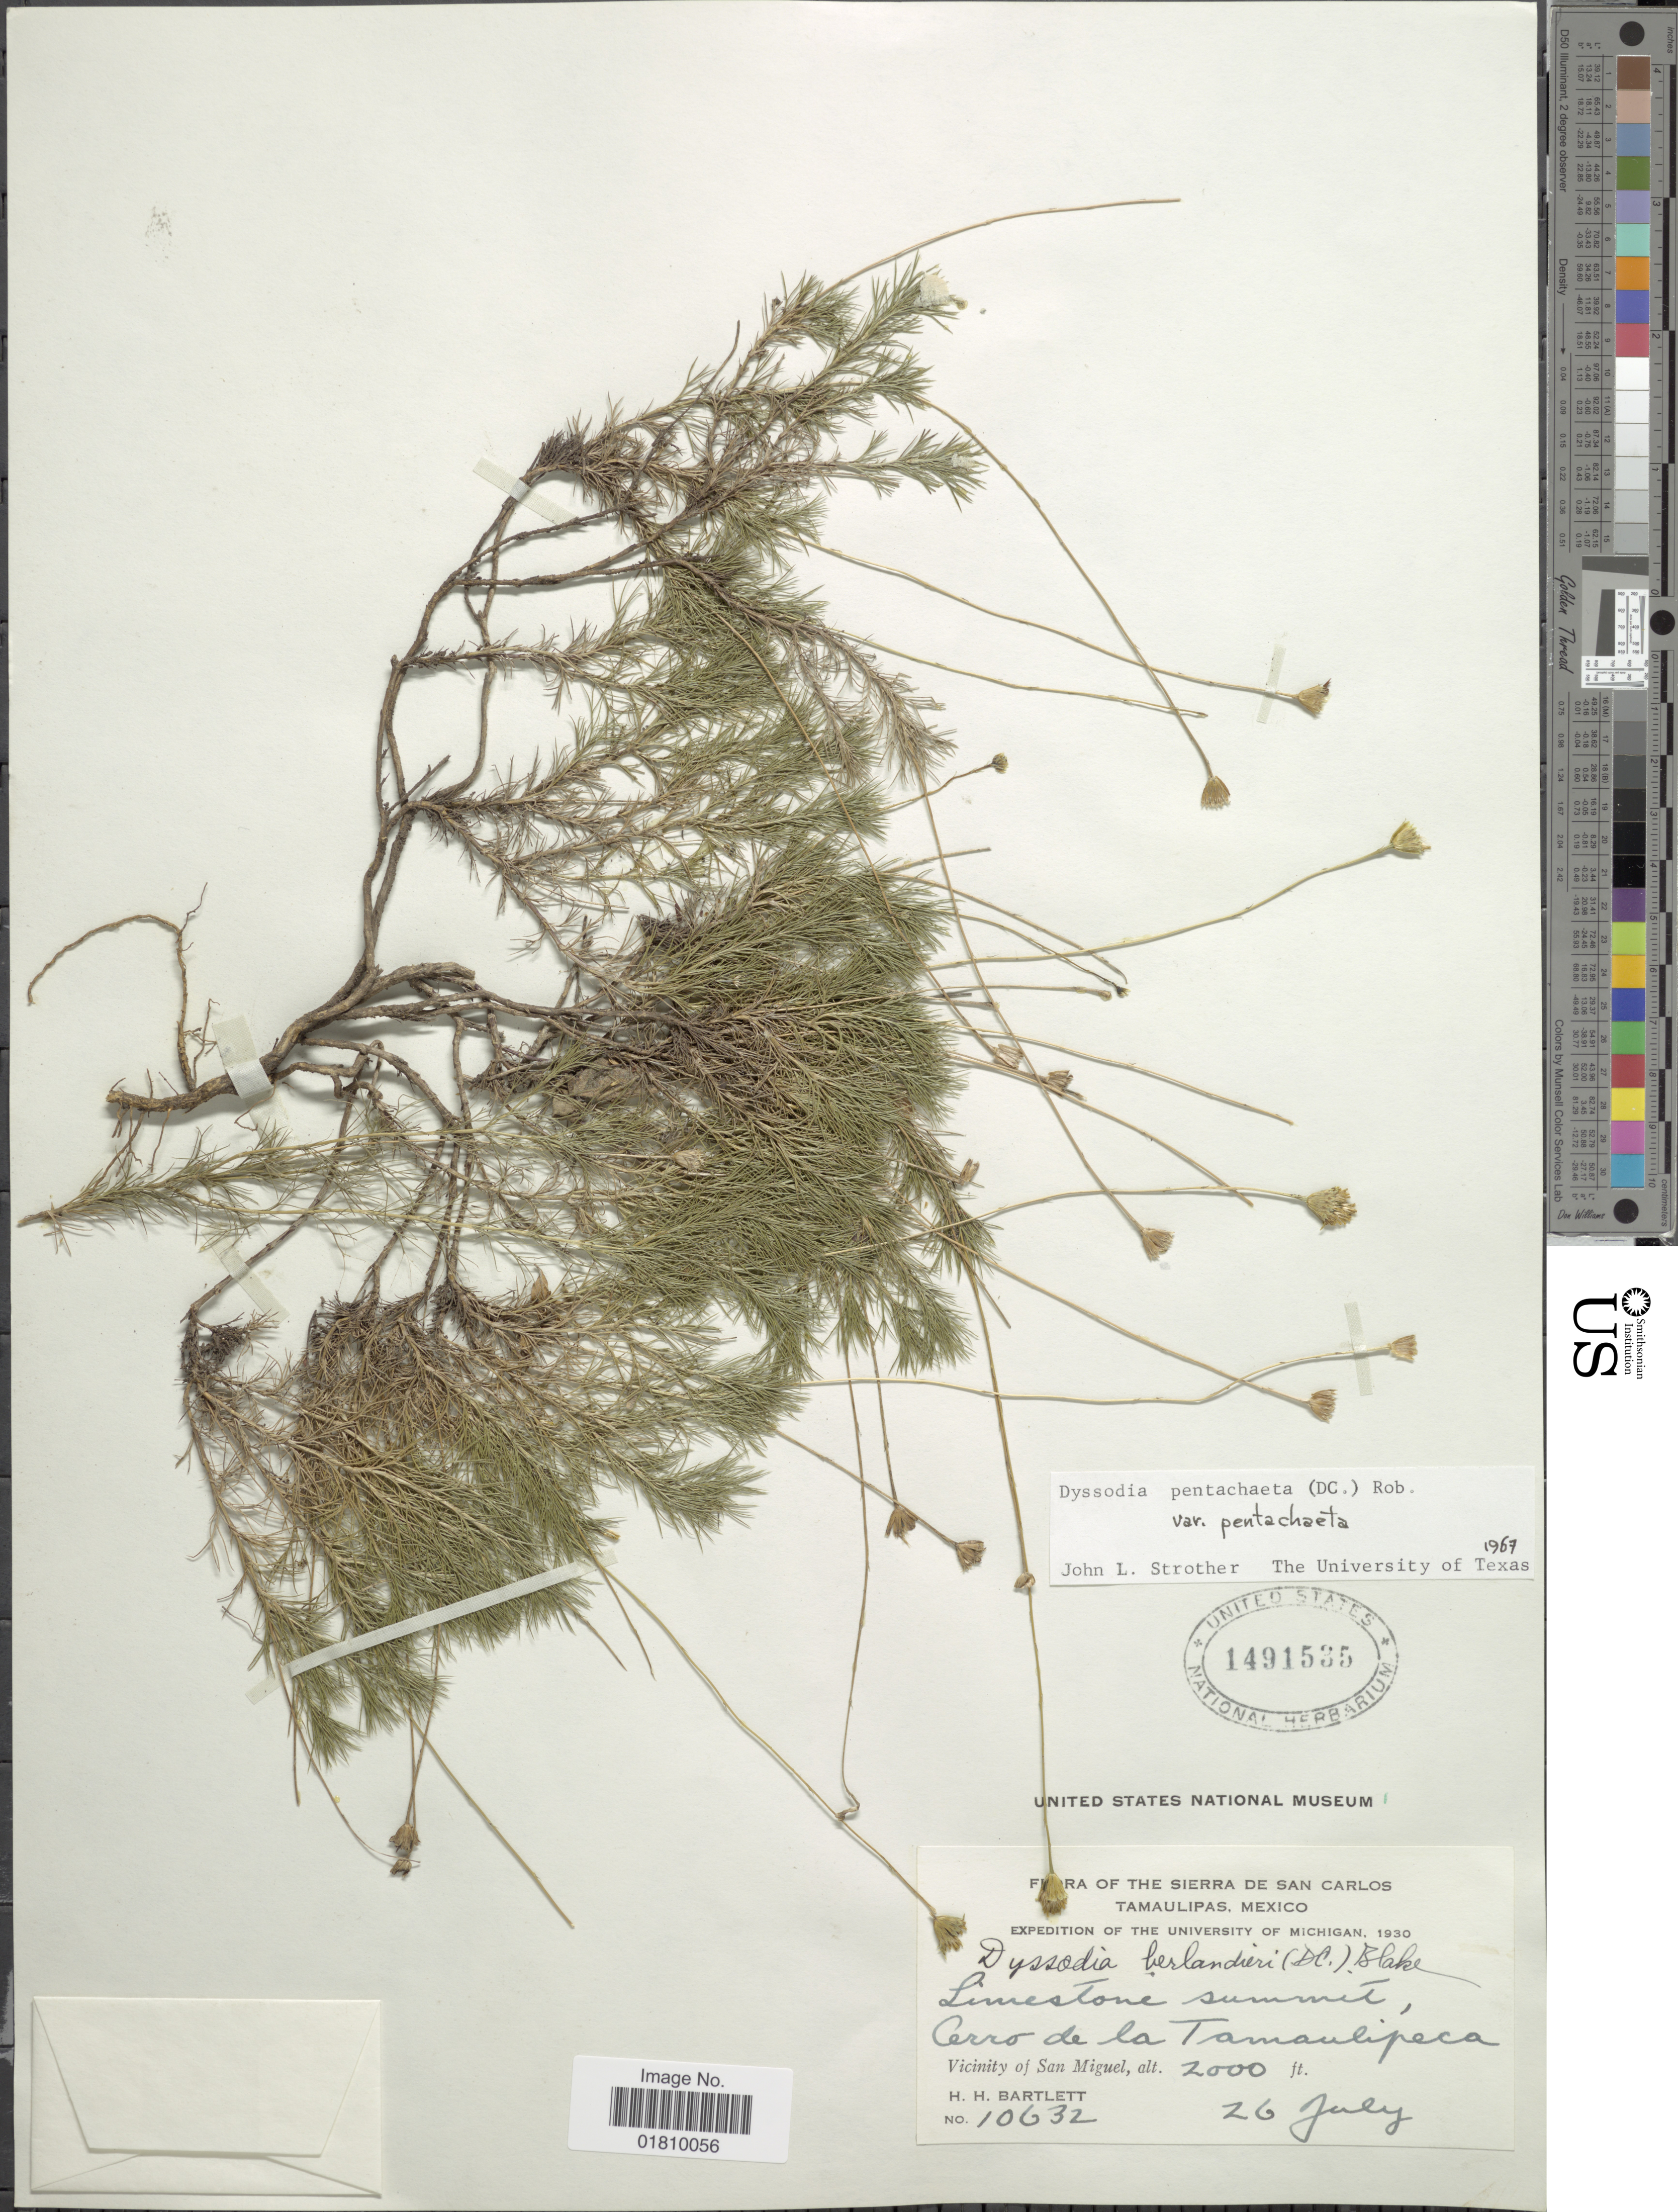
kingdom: Plantae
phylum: Tracheophyta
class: Magnoliopsida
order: Asterales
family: Asteraceae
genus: Thymophylla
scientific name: Thymophylla pentachaeta var. pentachaeta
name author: (DC.) Small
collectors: H. H. Bartlett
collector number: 10632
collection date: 1930-07-26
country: Mexico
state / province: Tamaulipas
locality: Sierra de San Carlos, limestone summit, Cerro de la Tamaulipeca, Vicinity of San Miguel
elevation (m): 610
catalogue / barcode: US 1491535